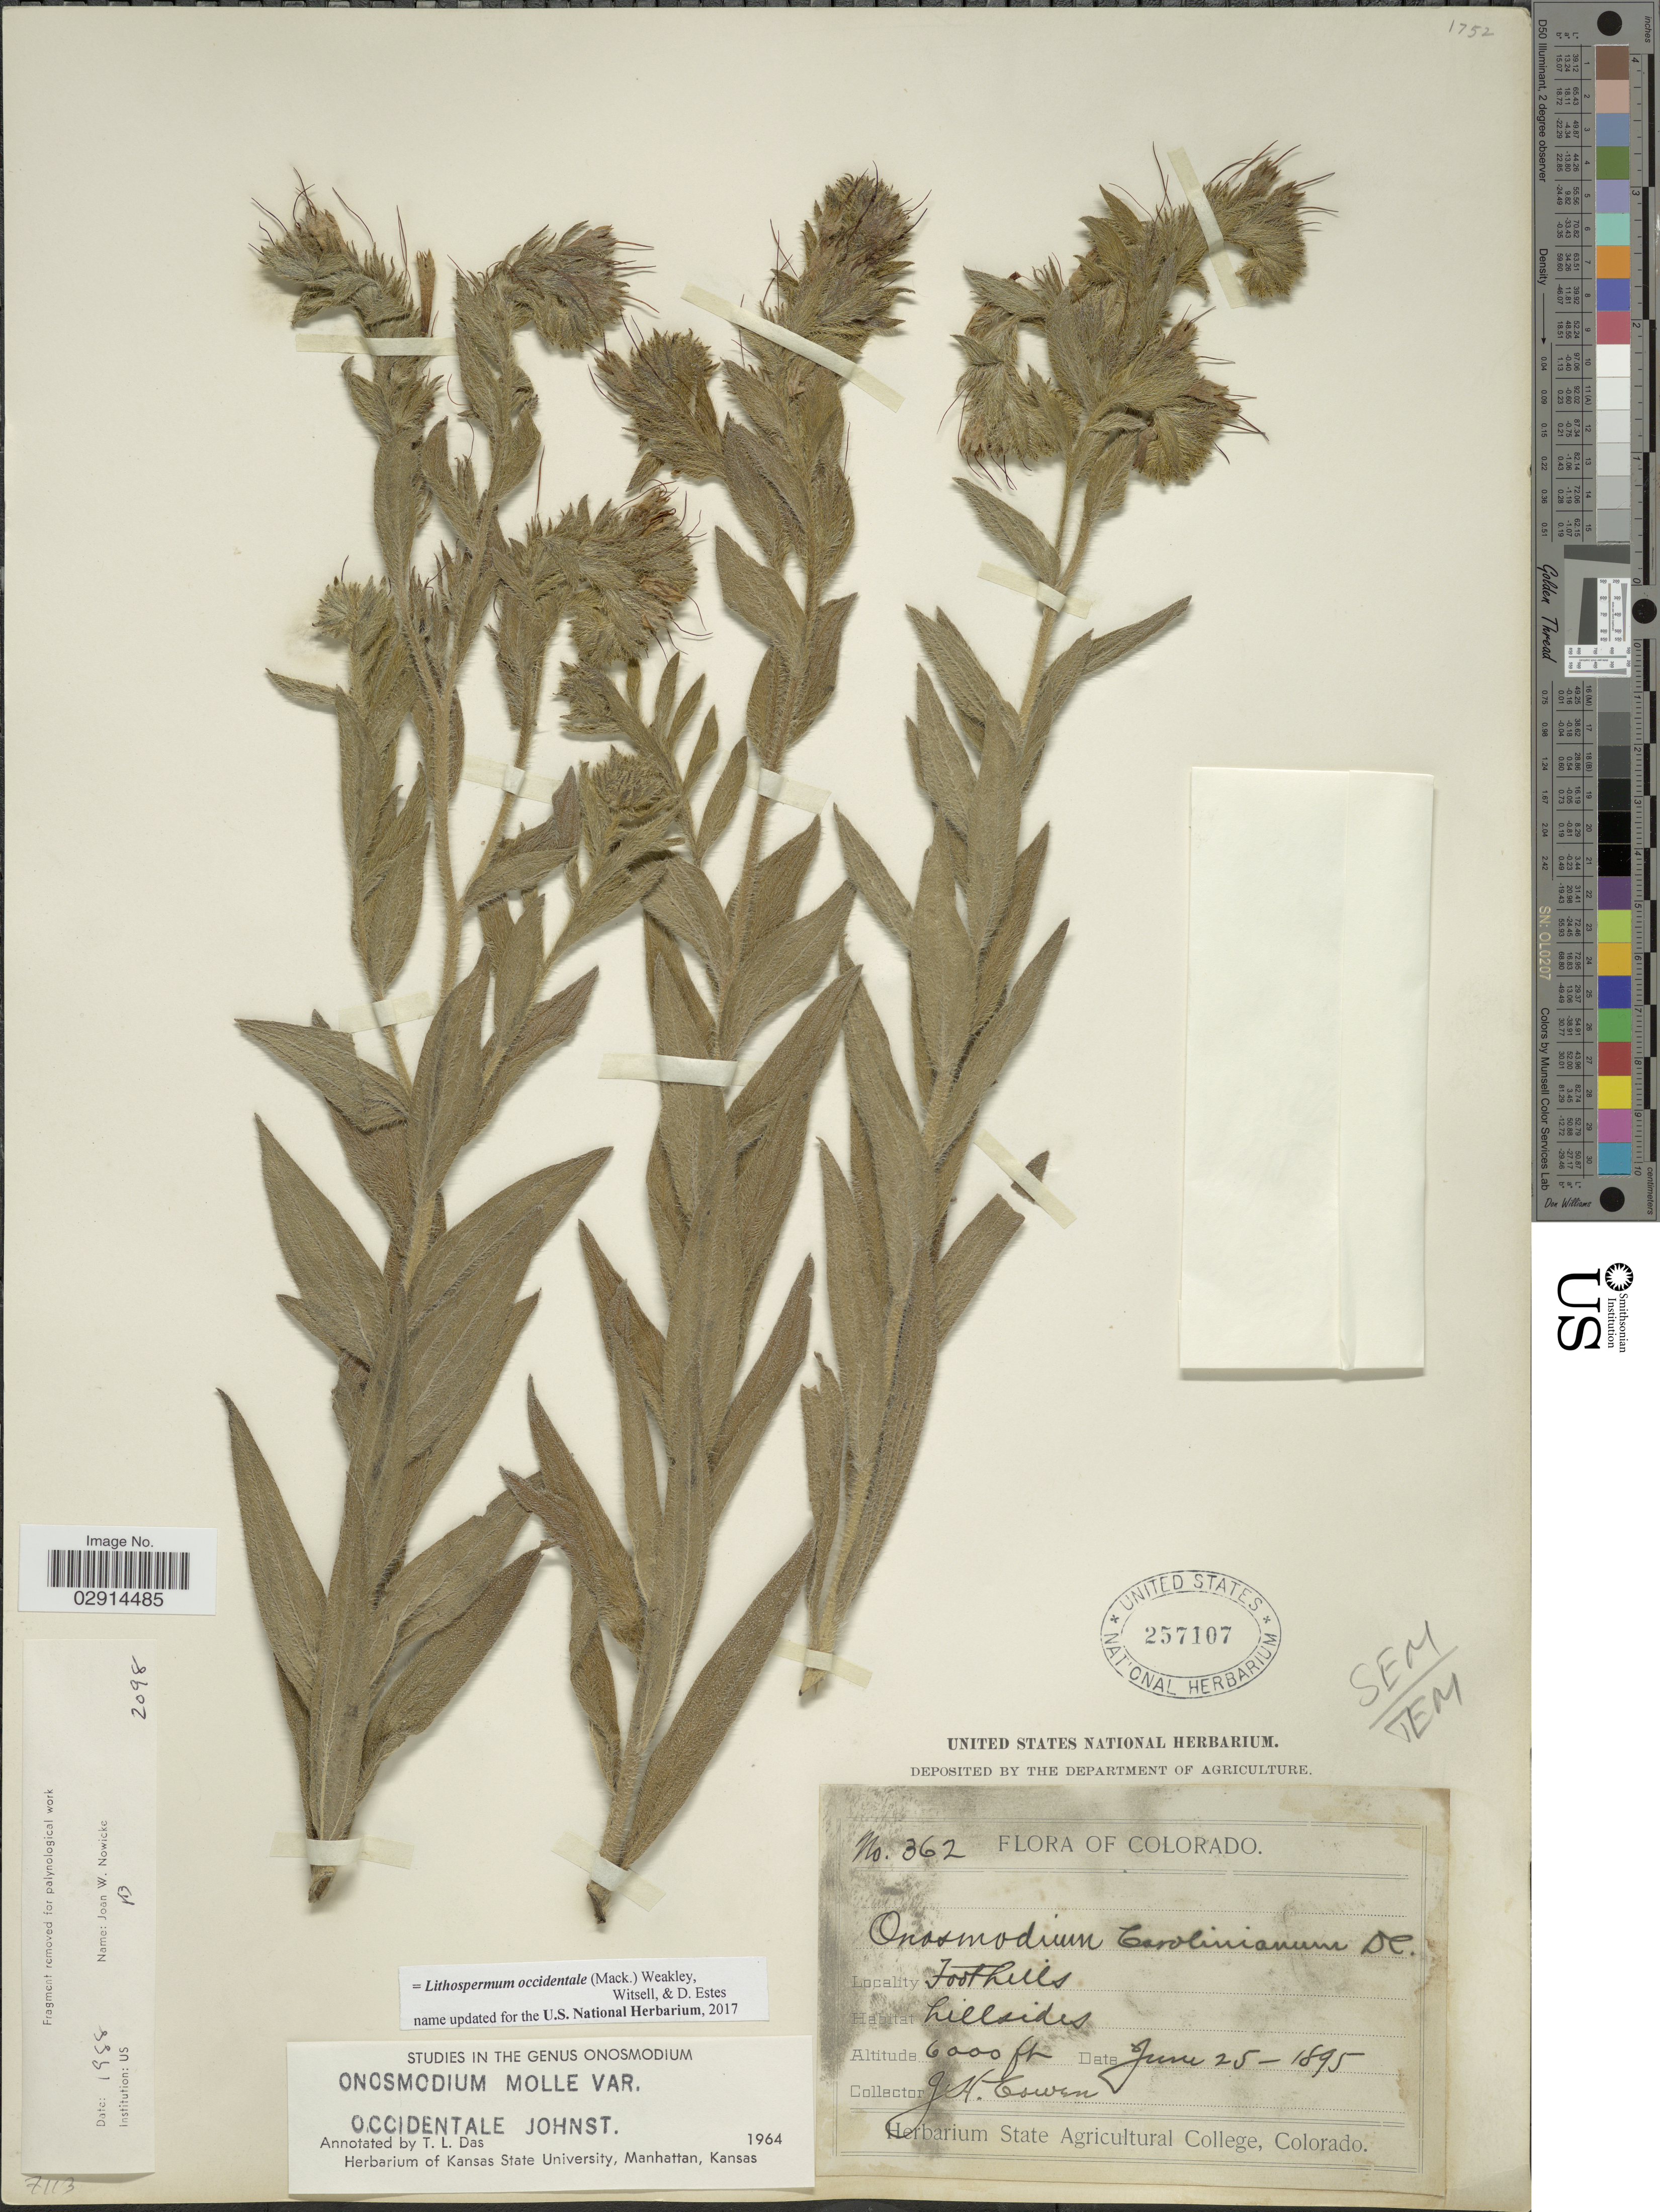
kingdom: Plantae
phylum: Tracheophyta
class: Magnoliopsida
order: Boraginales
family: Boraginaceae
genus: Lithospermum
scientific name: Lithospermum occidentale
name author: (Mack.) Weakley et al.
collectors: J. H. Cowen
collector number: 362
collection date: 1895-06-25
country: United States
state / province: Colorado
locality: Foothills.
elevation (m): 1829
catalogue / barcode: US 257107